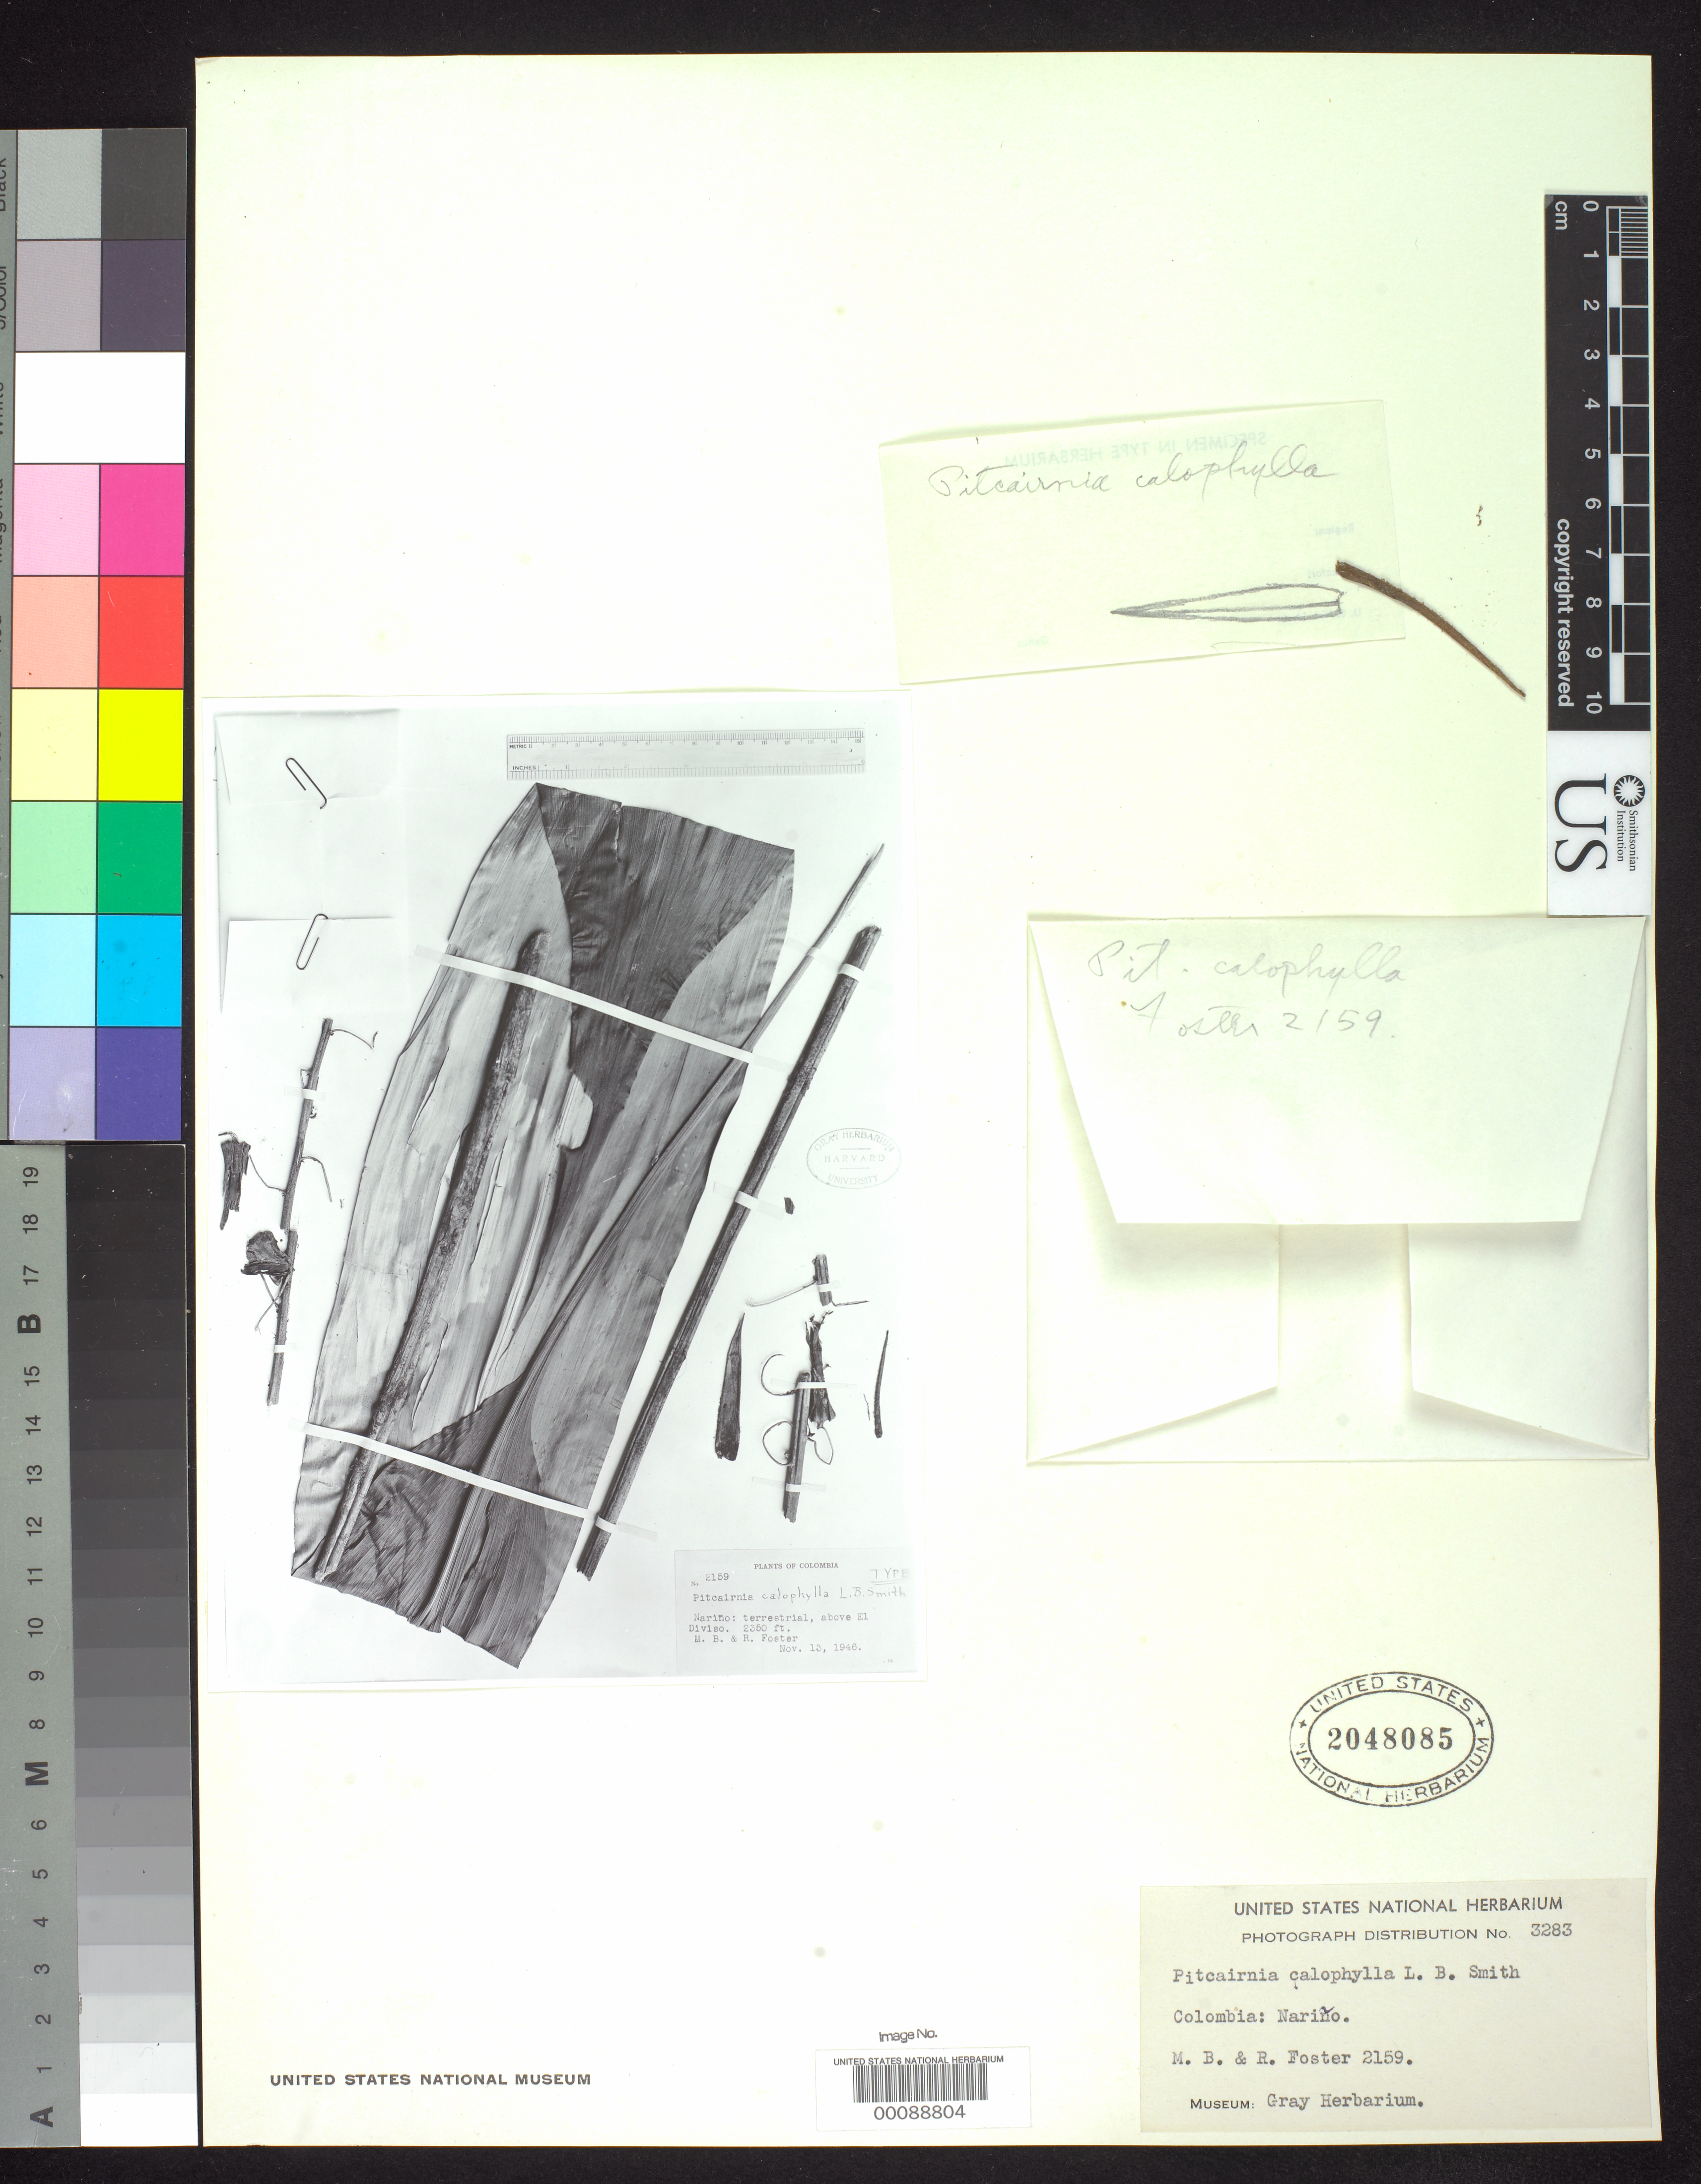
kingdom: Plantae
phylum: Tracheophyta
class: Liliopsida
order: Poales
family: Bromeliaceae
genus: Pitcairnia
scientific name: Pitcairnia calophylla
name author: L.B. Sm.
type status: Isotype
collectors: M. B. Foster & R. C. Foster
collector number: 2159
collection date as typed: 13 Nov 1946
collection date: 1946-11-13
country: Colombia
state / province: Nariño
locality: Above El Diviso.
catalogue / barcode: US 2048085